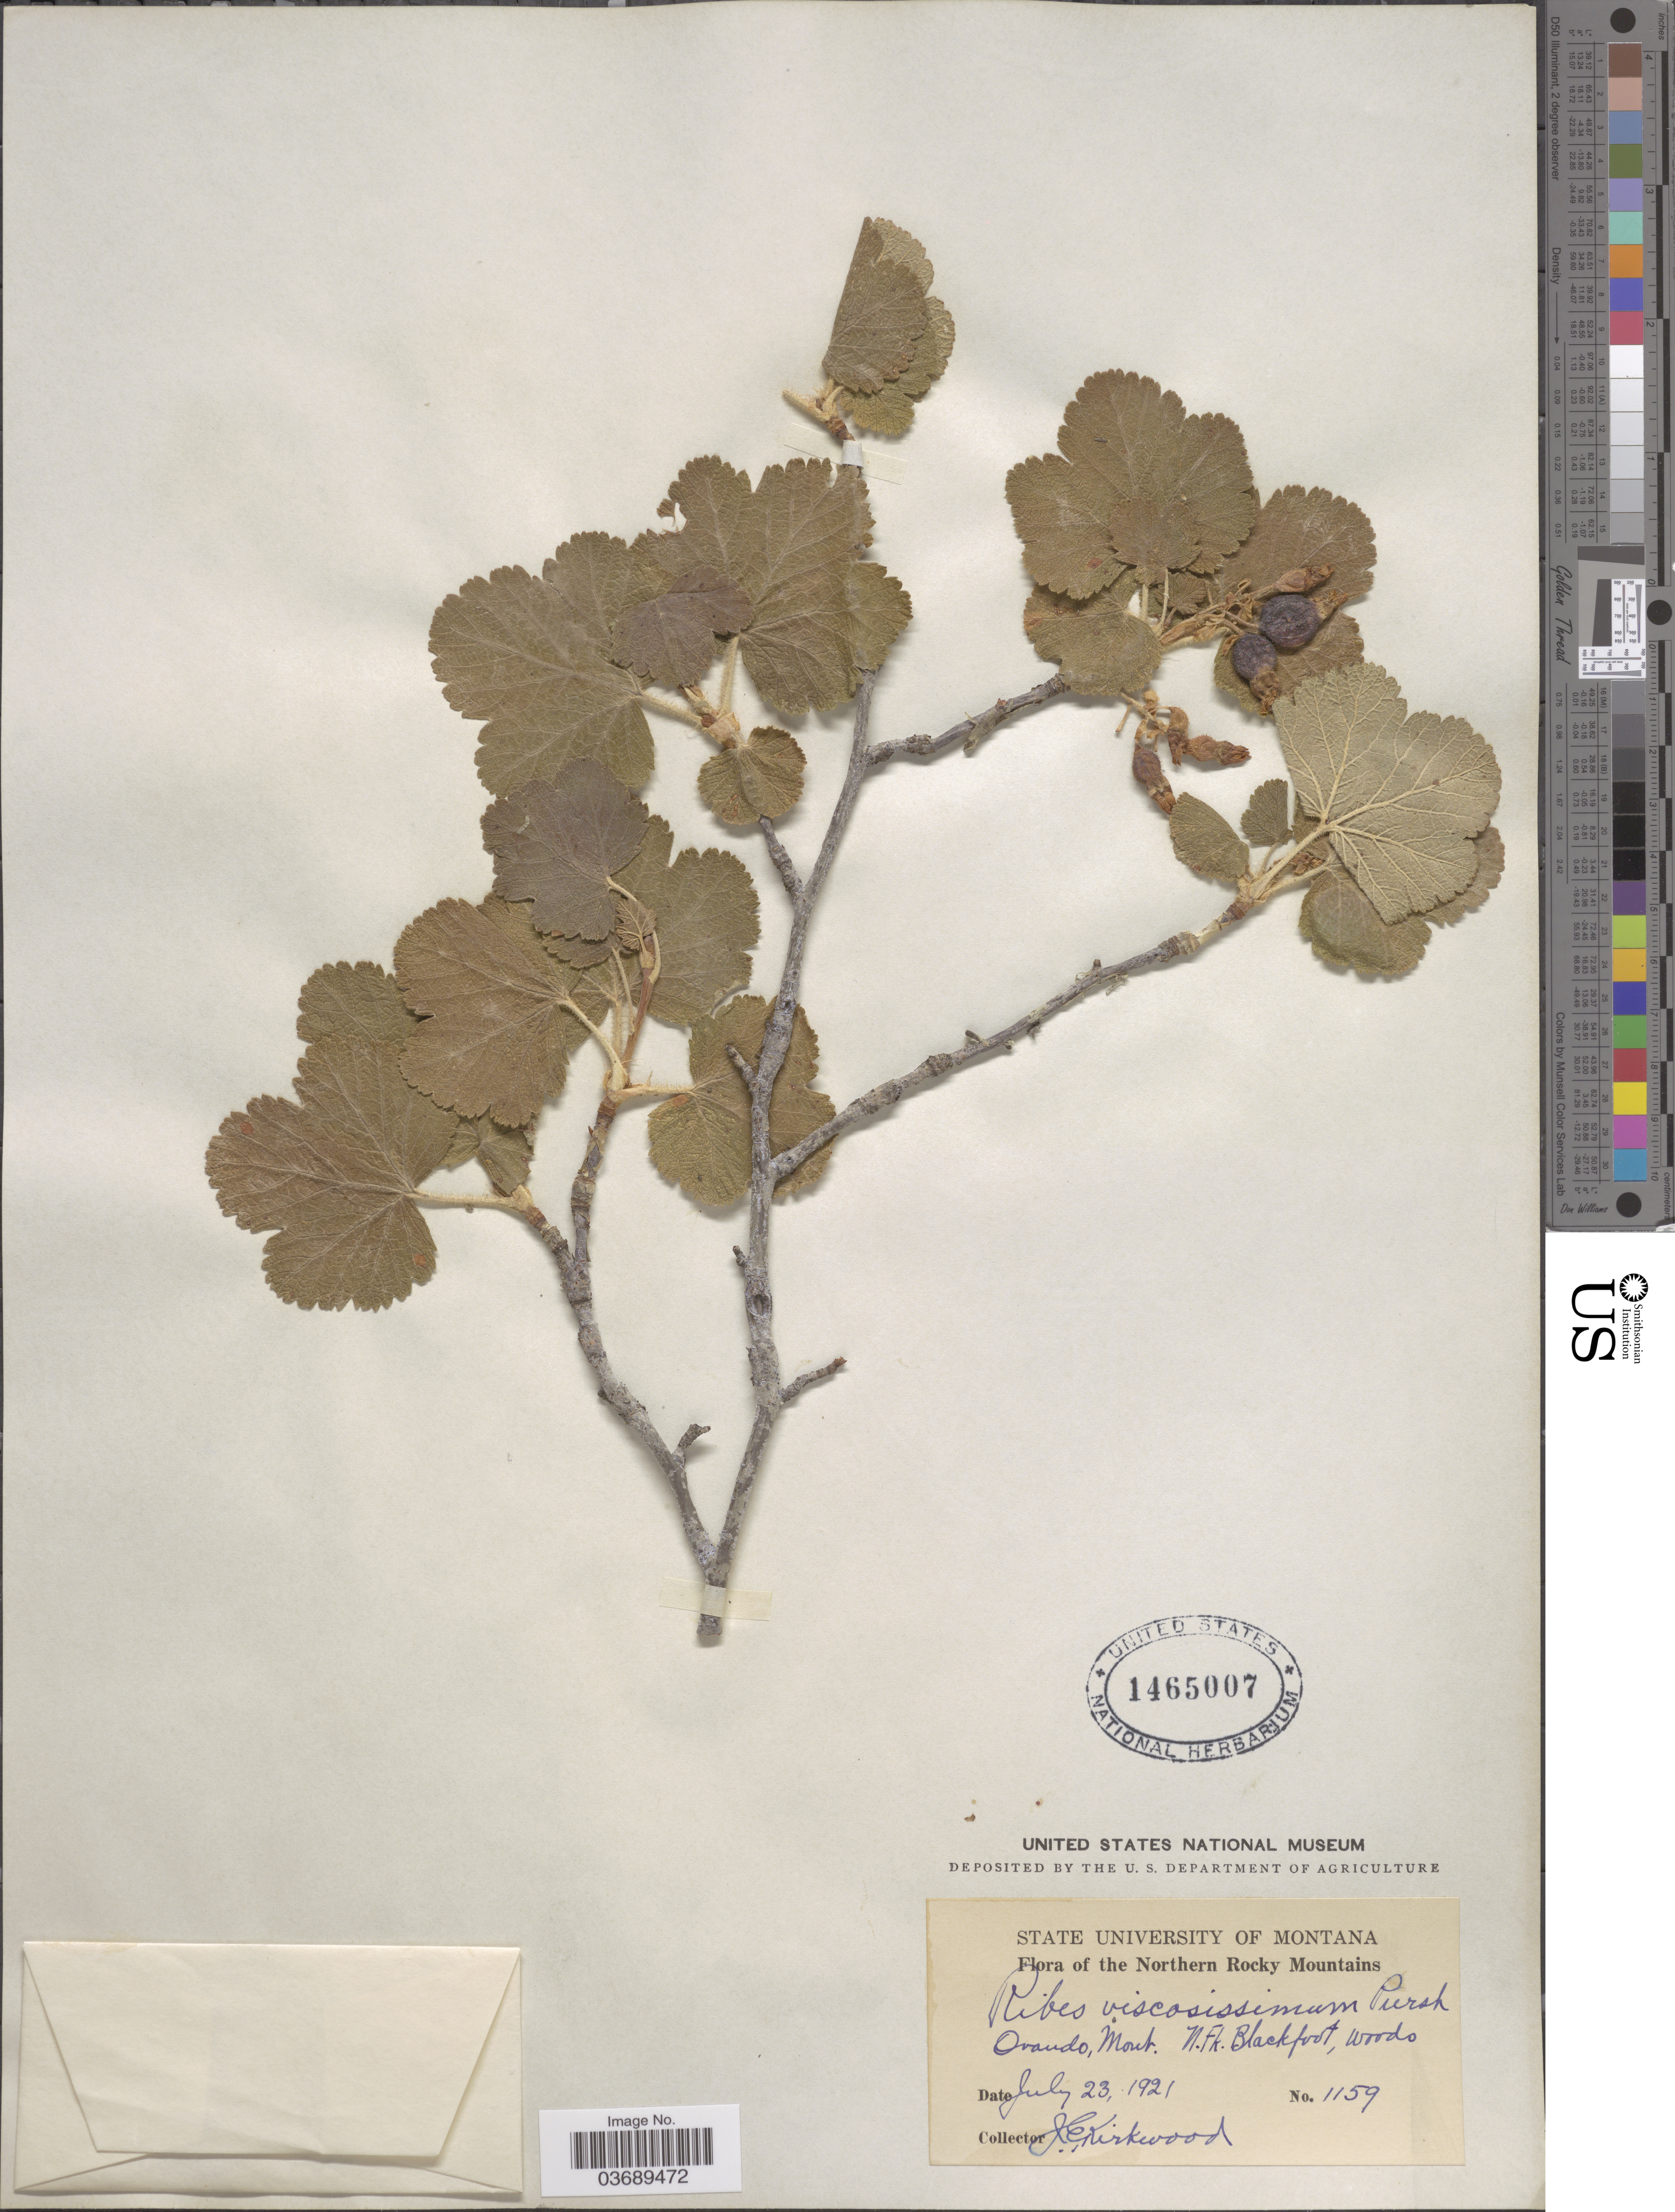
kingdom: Plantae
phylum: Tracheophyta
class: Magnoliopsida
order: Saxifragales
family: Grossulariaceae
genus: Ribes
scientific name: Ribes viscosissimum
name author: Pursh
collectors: J. Kirkwood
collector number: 1159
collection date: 1921-07-23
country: United States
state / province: Montana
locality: The Northern Rocky Mountains. Ovando. N. Fk. Blackfoot, woods.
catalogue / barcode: US 1465007